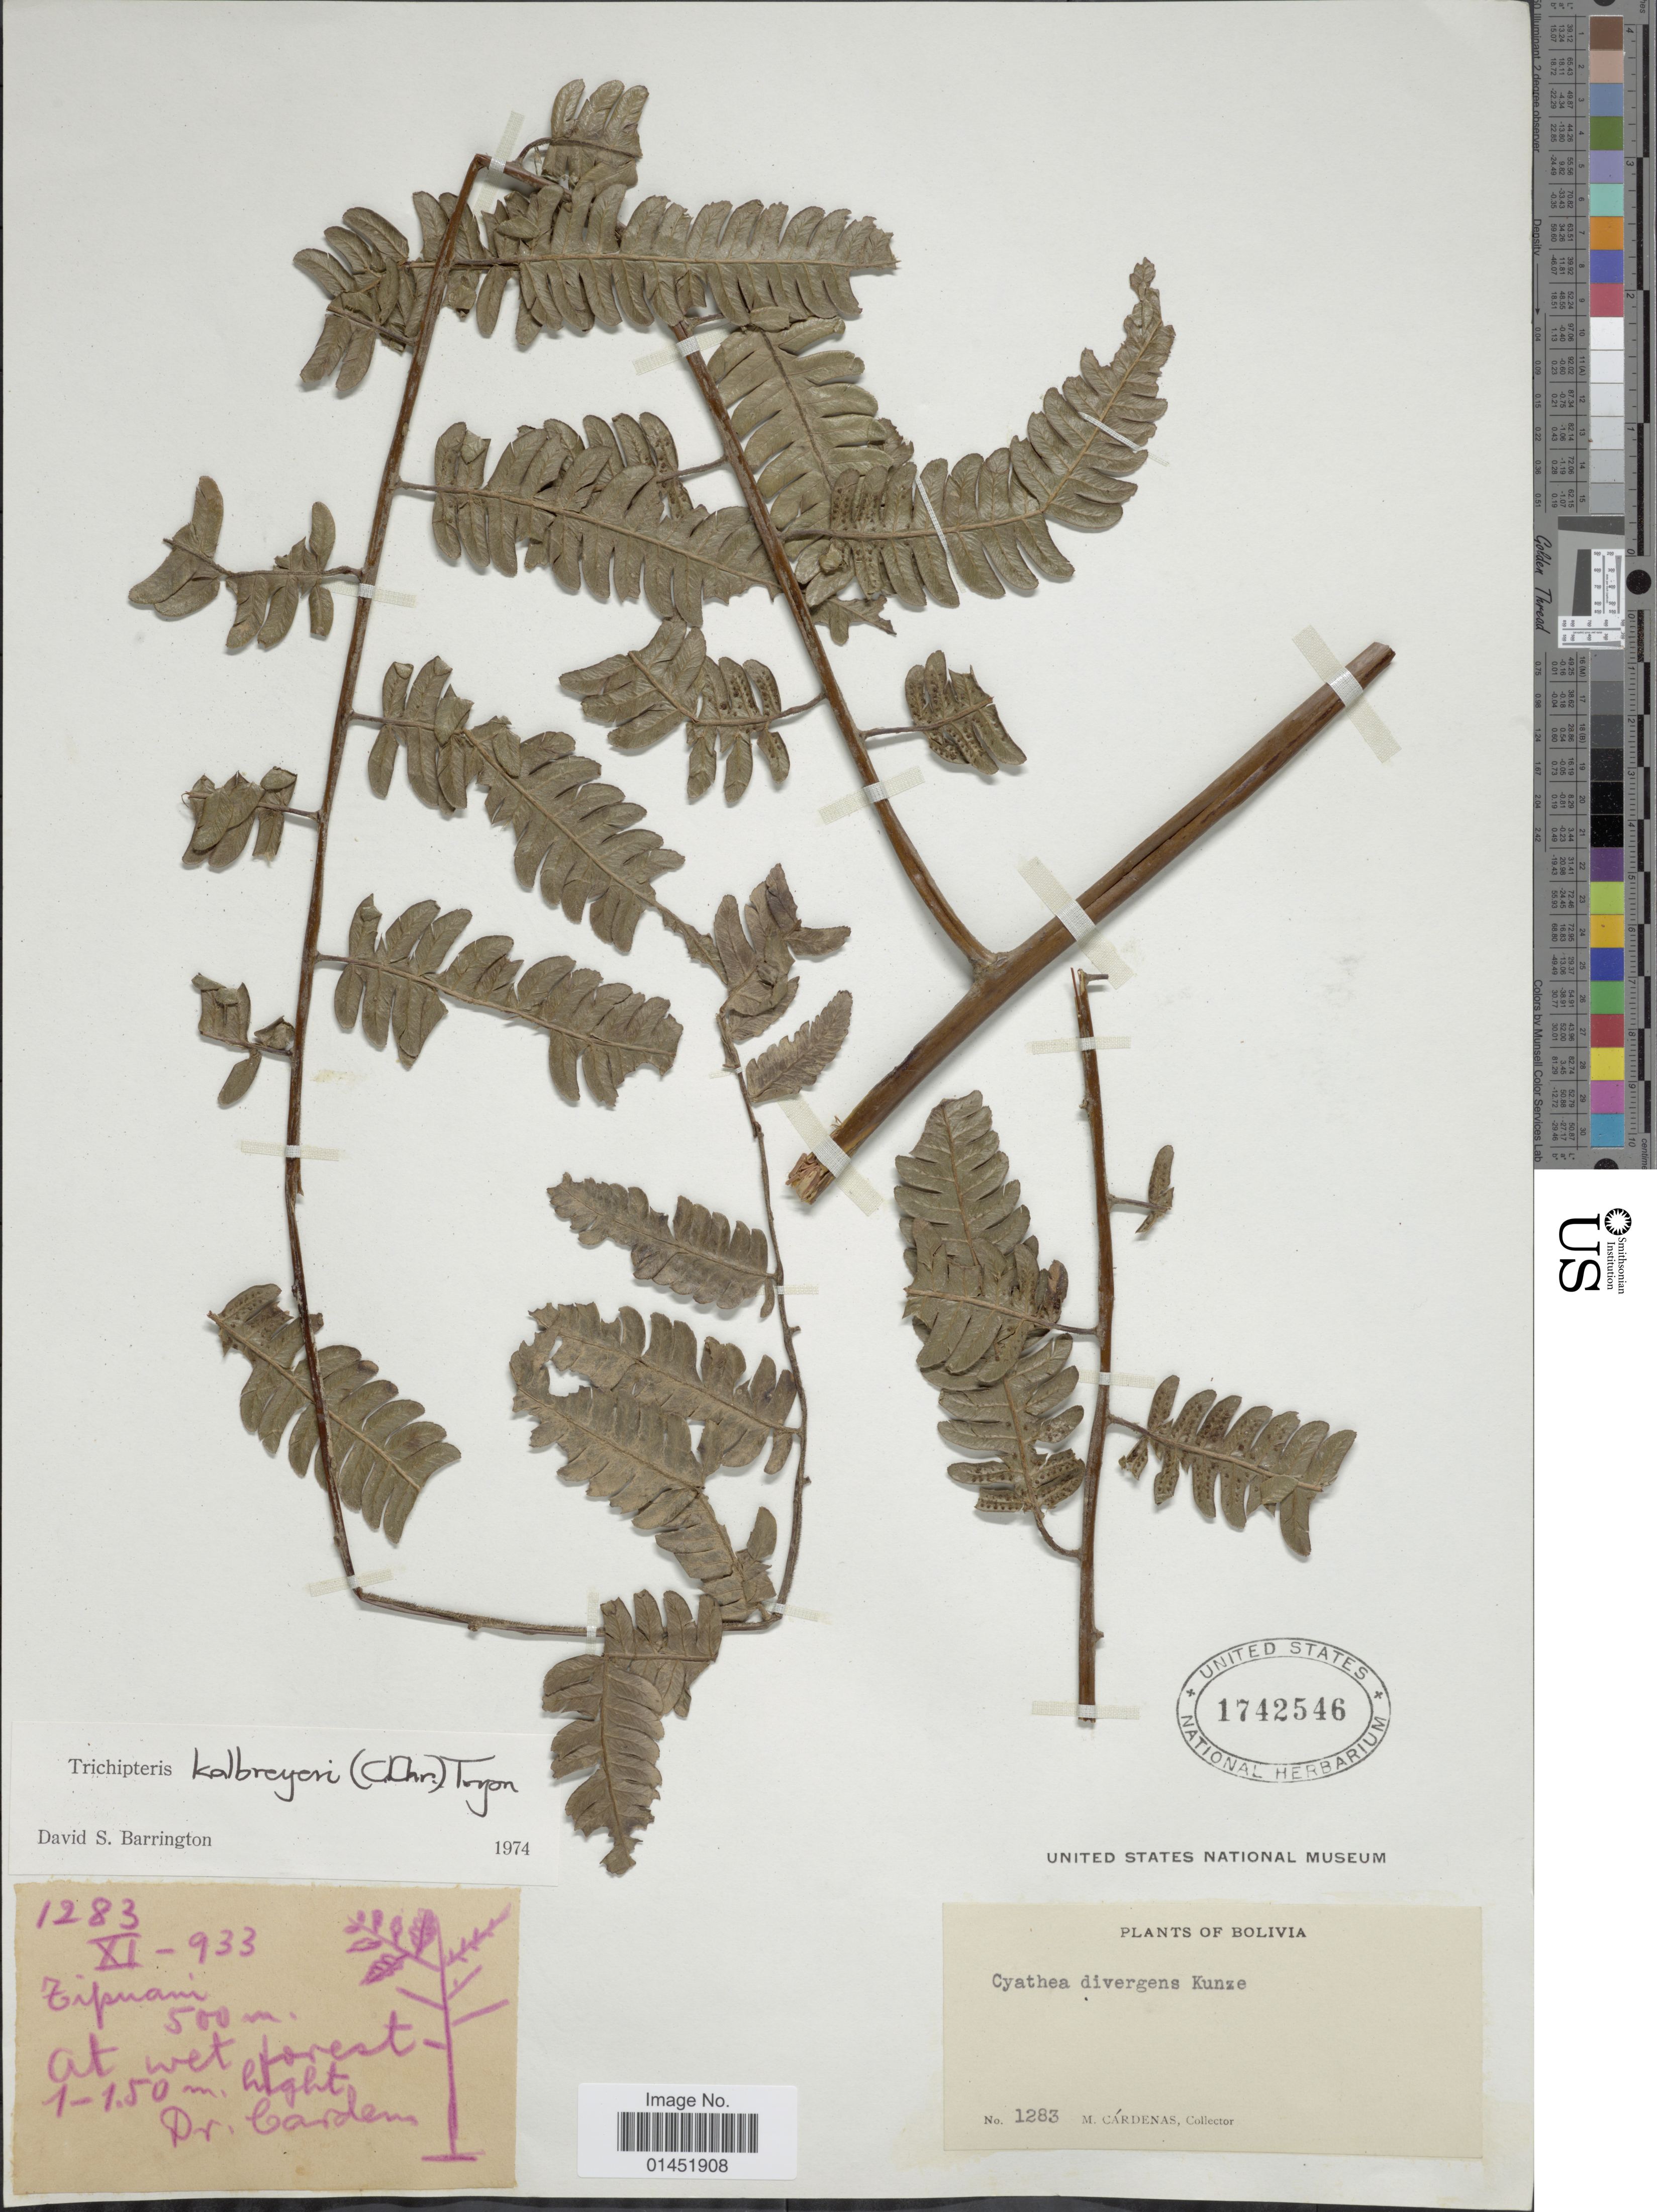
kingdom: Plantae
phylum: Tracheophyta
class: Polypodiopsida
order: Cyatheales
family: Cyatheaceae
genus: Cyathea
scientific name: Cyathea kalbreyeri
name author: (Baker) Domin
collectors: M. Cárdenas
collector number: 1283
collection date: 1933-11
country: Bolivia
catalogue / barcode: US 1742546